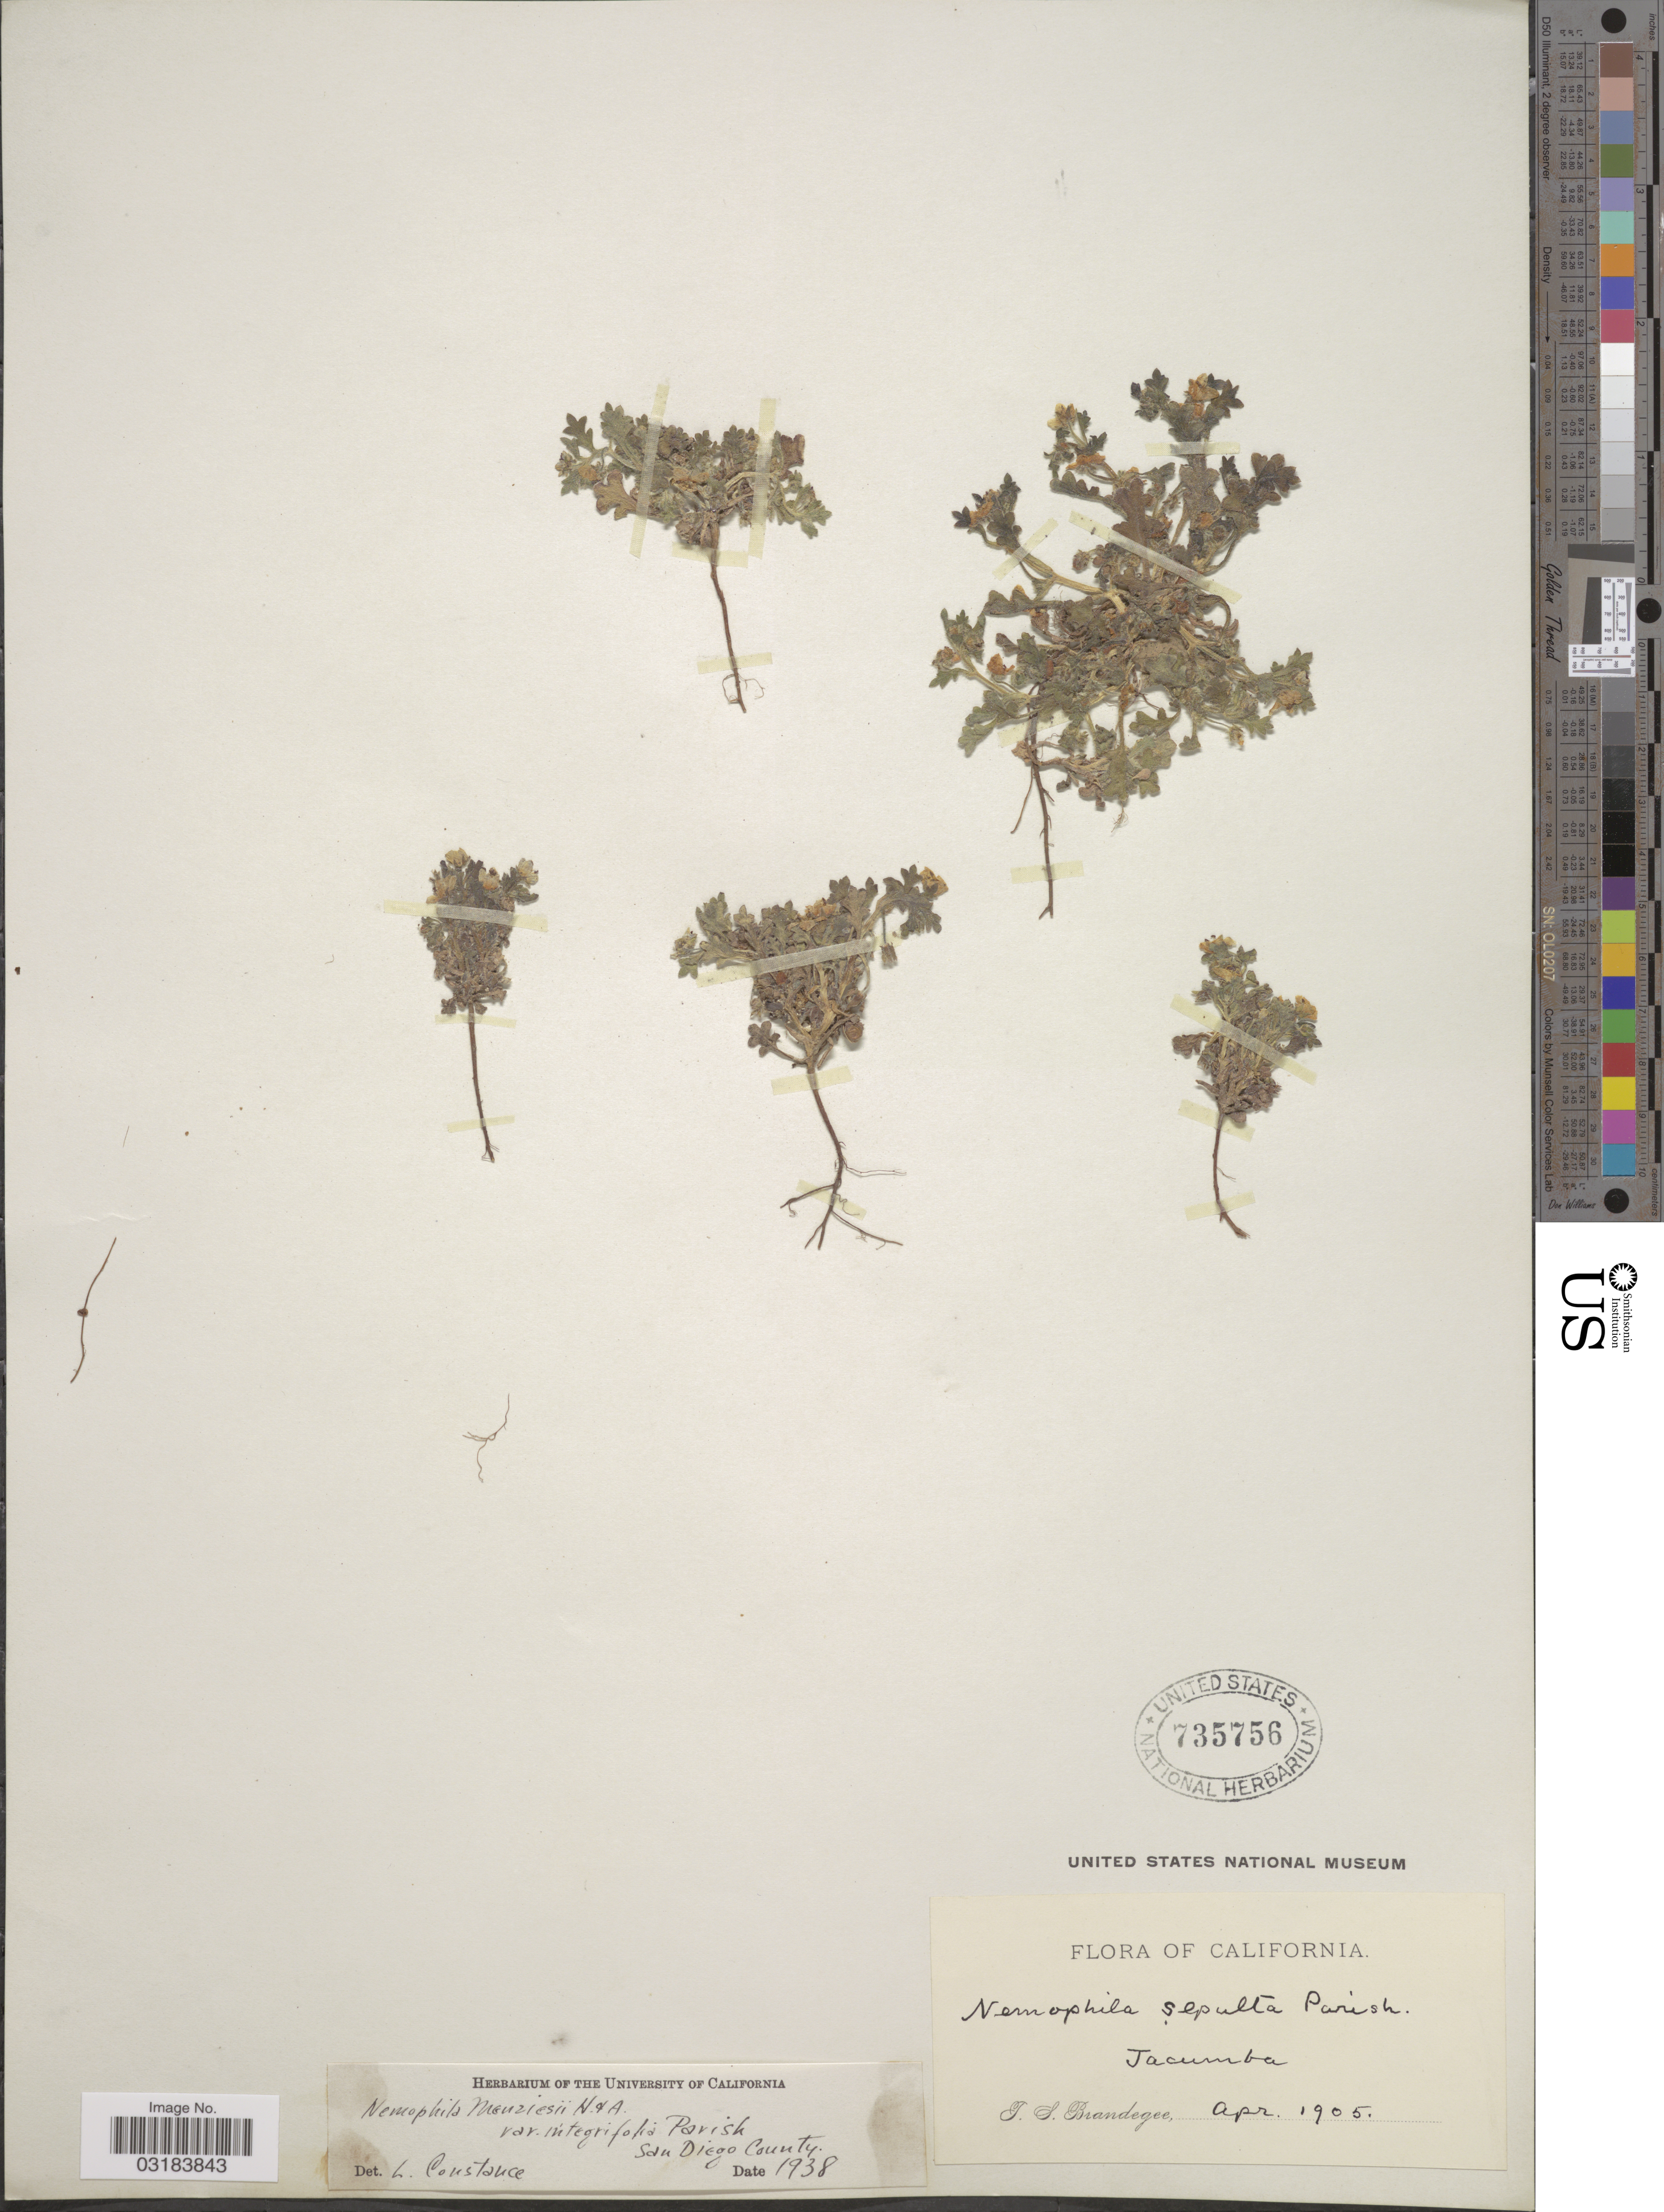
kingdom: Plantae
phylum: Tracheophyta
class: Magnoliopsida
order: Boraginales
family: Hydrophyllaceae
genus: Nemophila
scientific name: Nemophila menziesii var. integrifolia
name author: Hook. & Arn.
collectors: T. S. Brandegee (herbarium)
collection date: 1905-04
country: United States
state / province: California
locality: Jacumba.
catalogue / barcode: US 735756